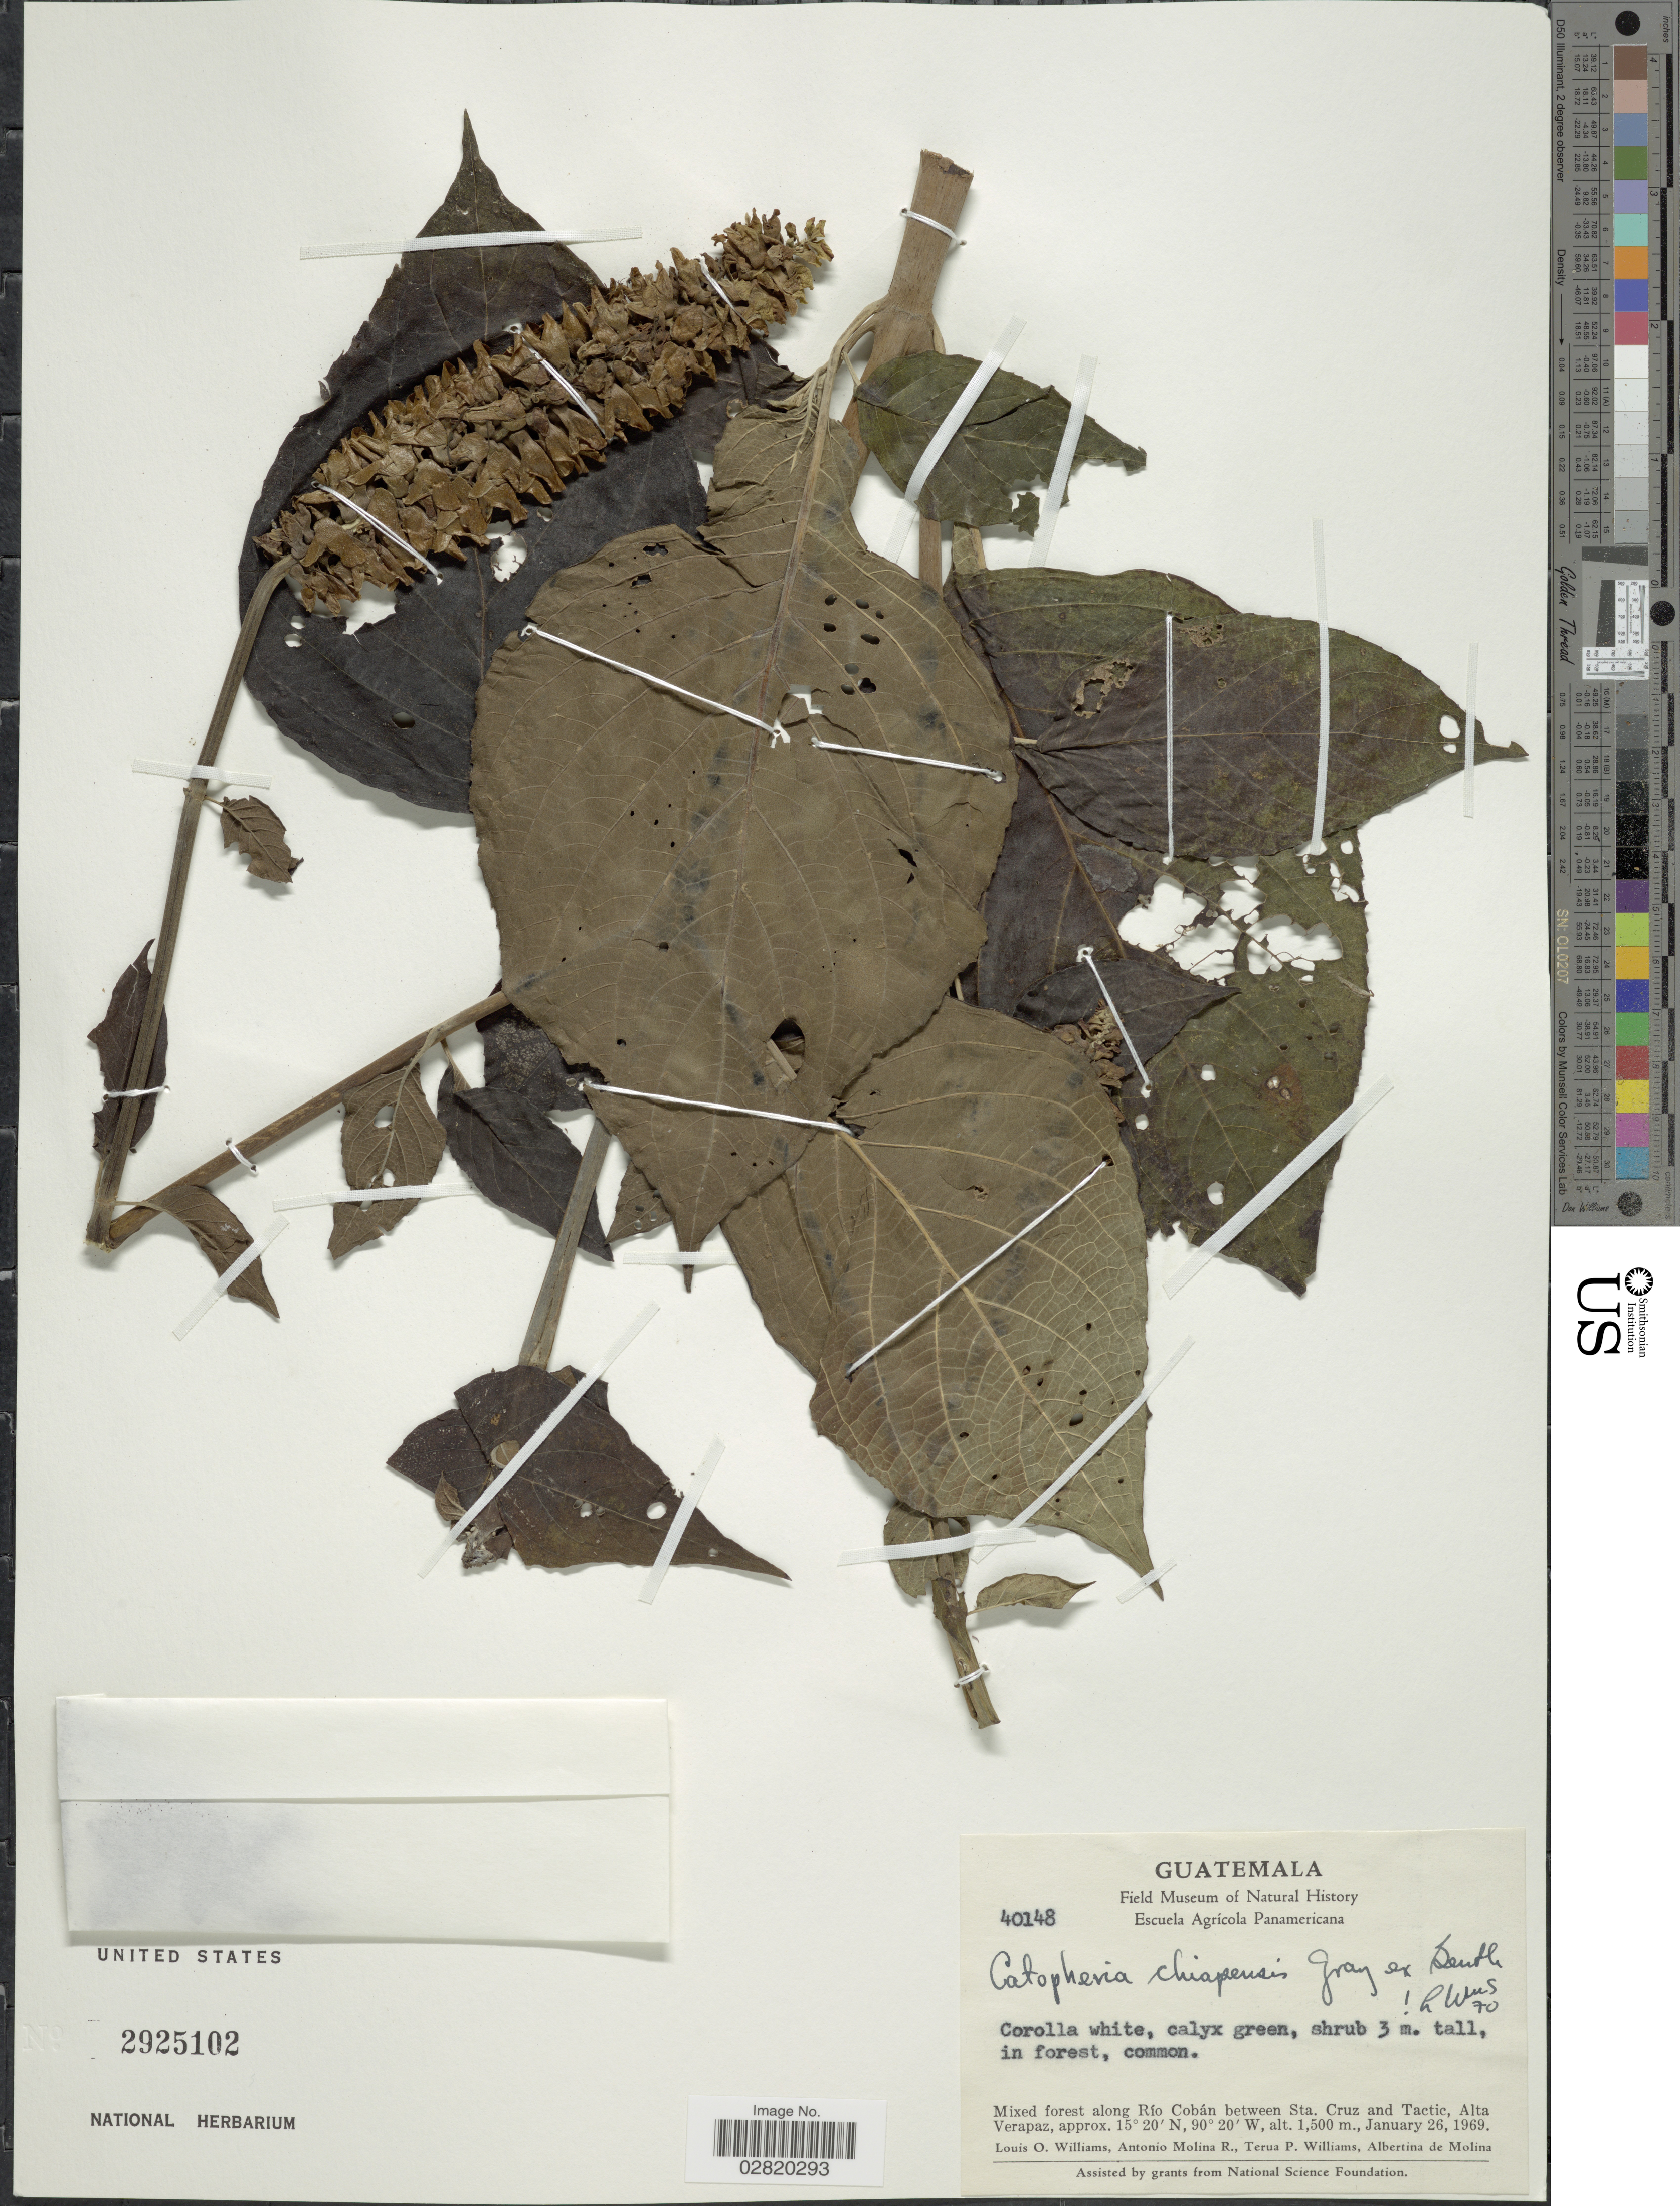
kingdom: Plantae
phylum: Tracheophyta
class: Magnoliopsida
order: Lamiales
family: Lamiaceae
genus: Catoferia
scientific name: Catoferia chiapensis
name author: A. Gray ex Benth.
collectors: L. O. Williams, A. Molina R., T. Williams & A. R. Molina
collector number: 40148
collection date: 1969-01-26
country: Guatemala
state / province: Alta Verapaz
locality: Along Río Cobán between Sta. Cruz and Tactic.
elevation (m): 1500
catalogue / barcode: US 2925102